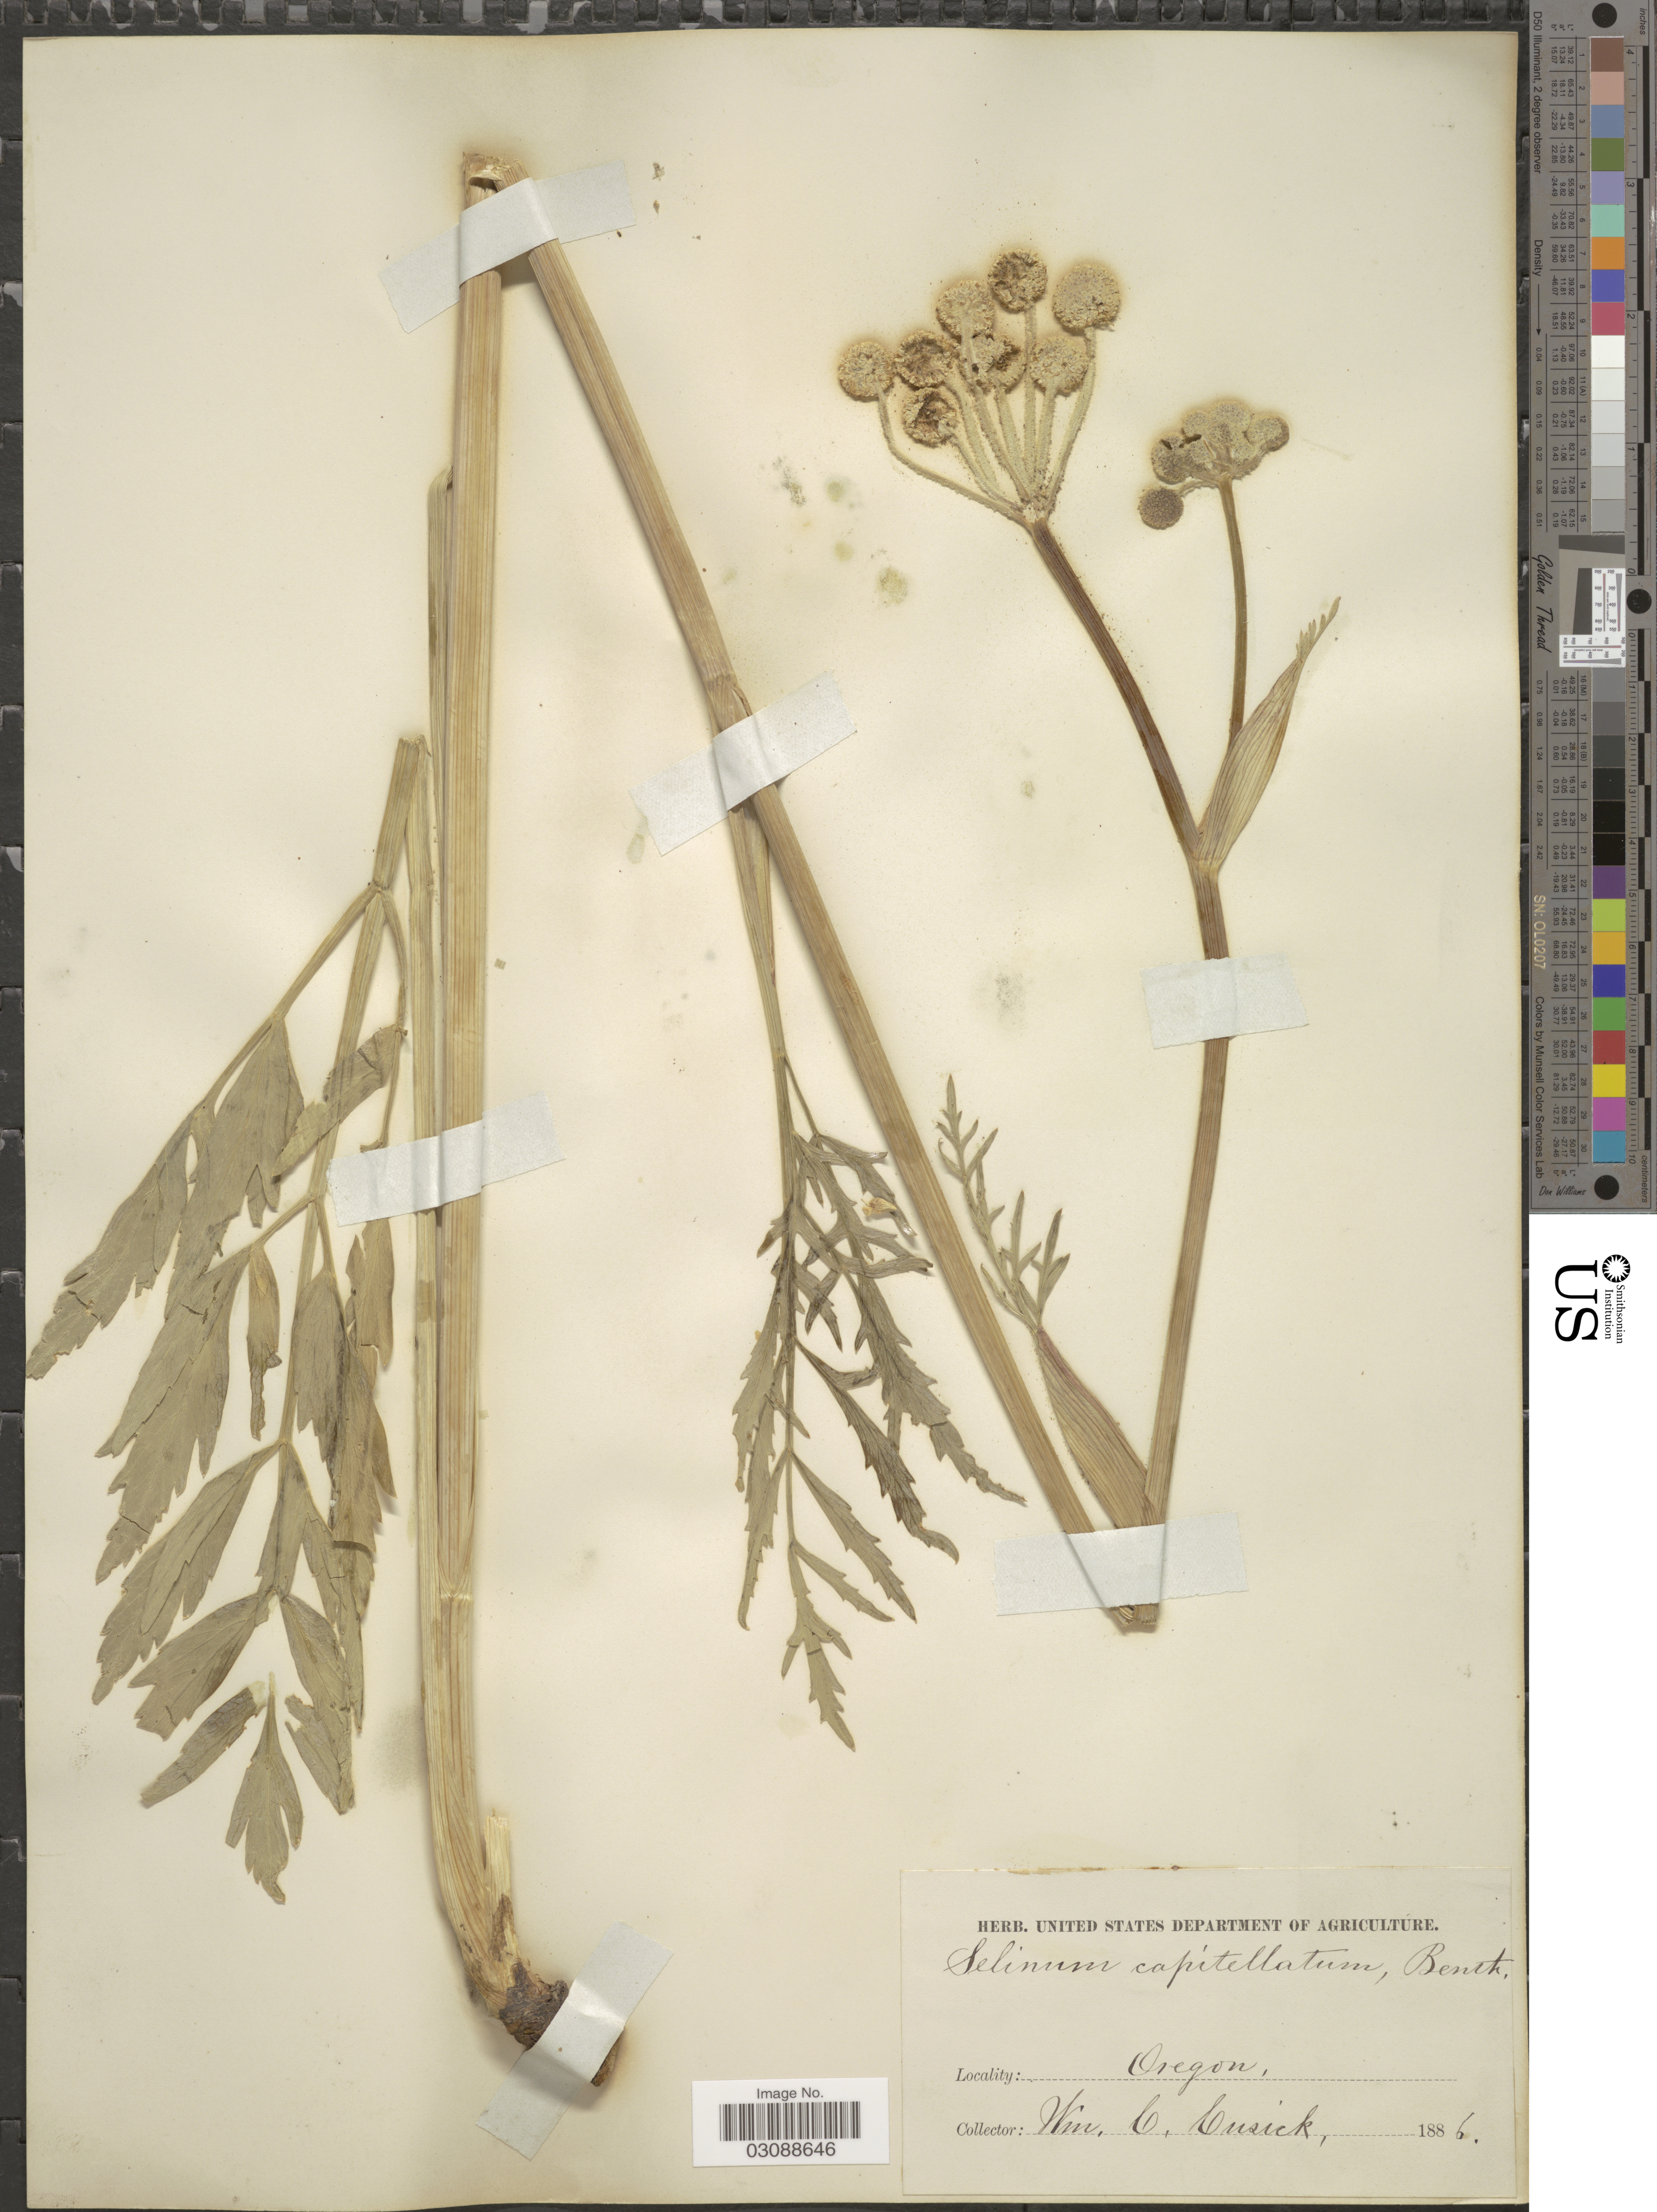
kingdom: Plantae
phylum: Tracheophyta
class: Magnoliopsida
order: Apiales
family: Apiaceae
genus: Sphenosciadium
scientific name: Sphenosciadium capitellatum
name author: A. Gray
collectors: W. C. Cusick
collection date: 1886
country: United States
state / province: Oregon